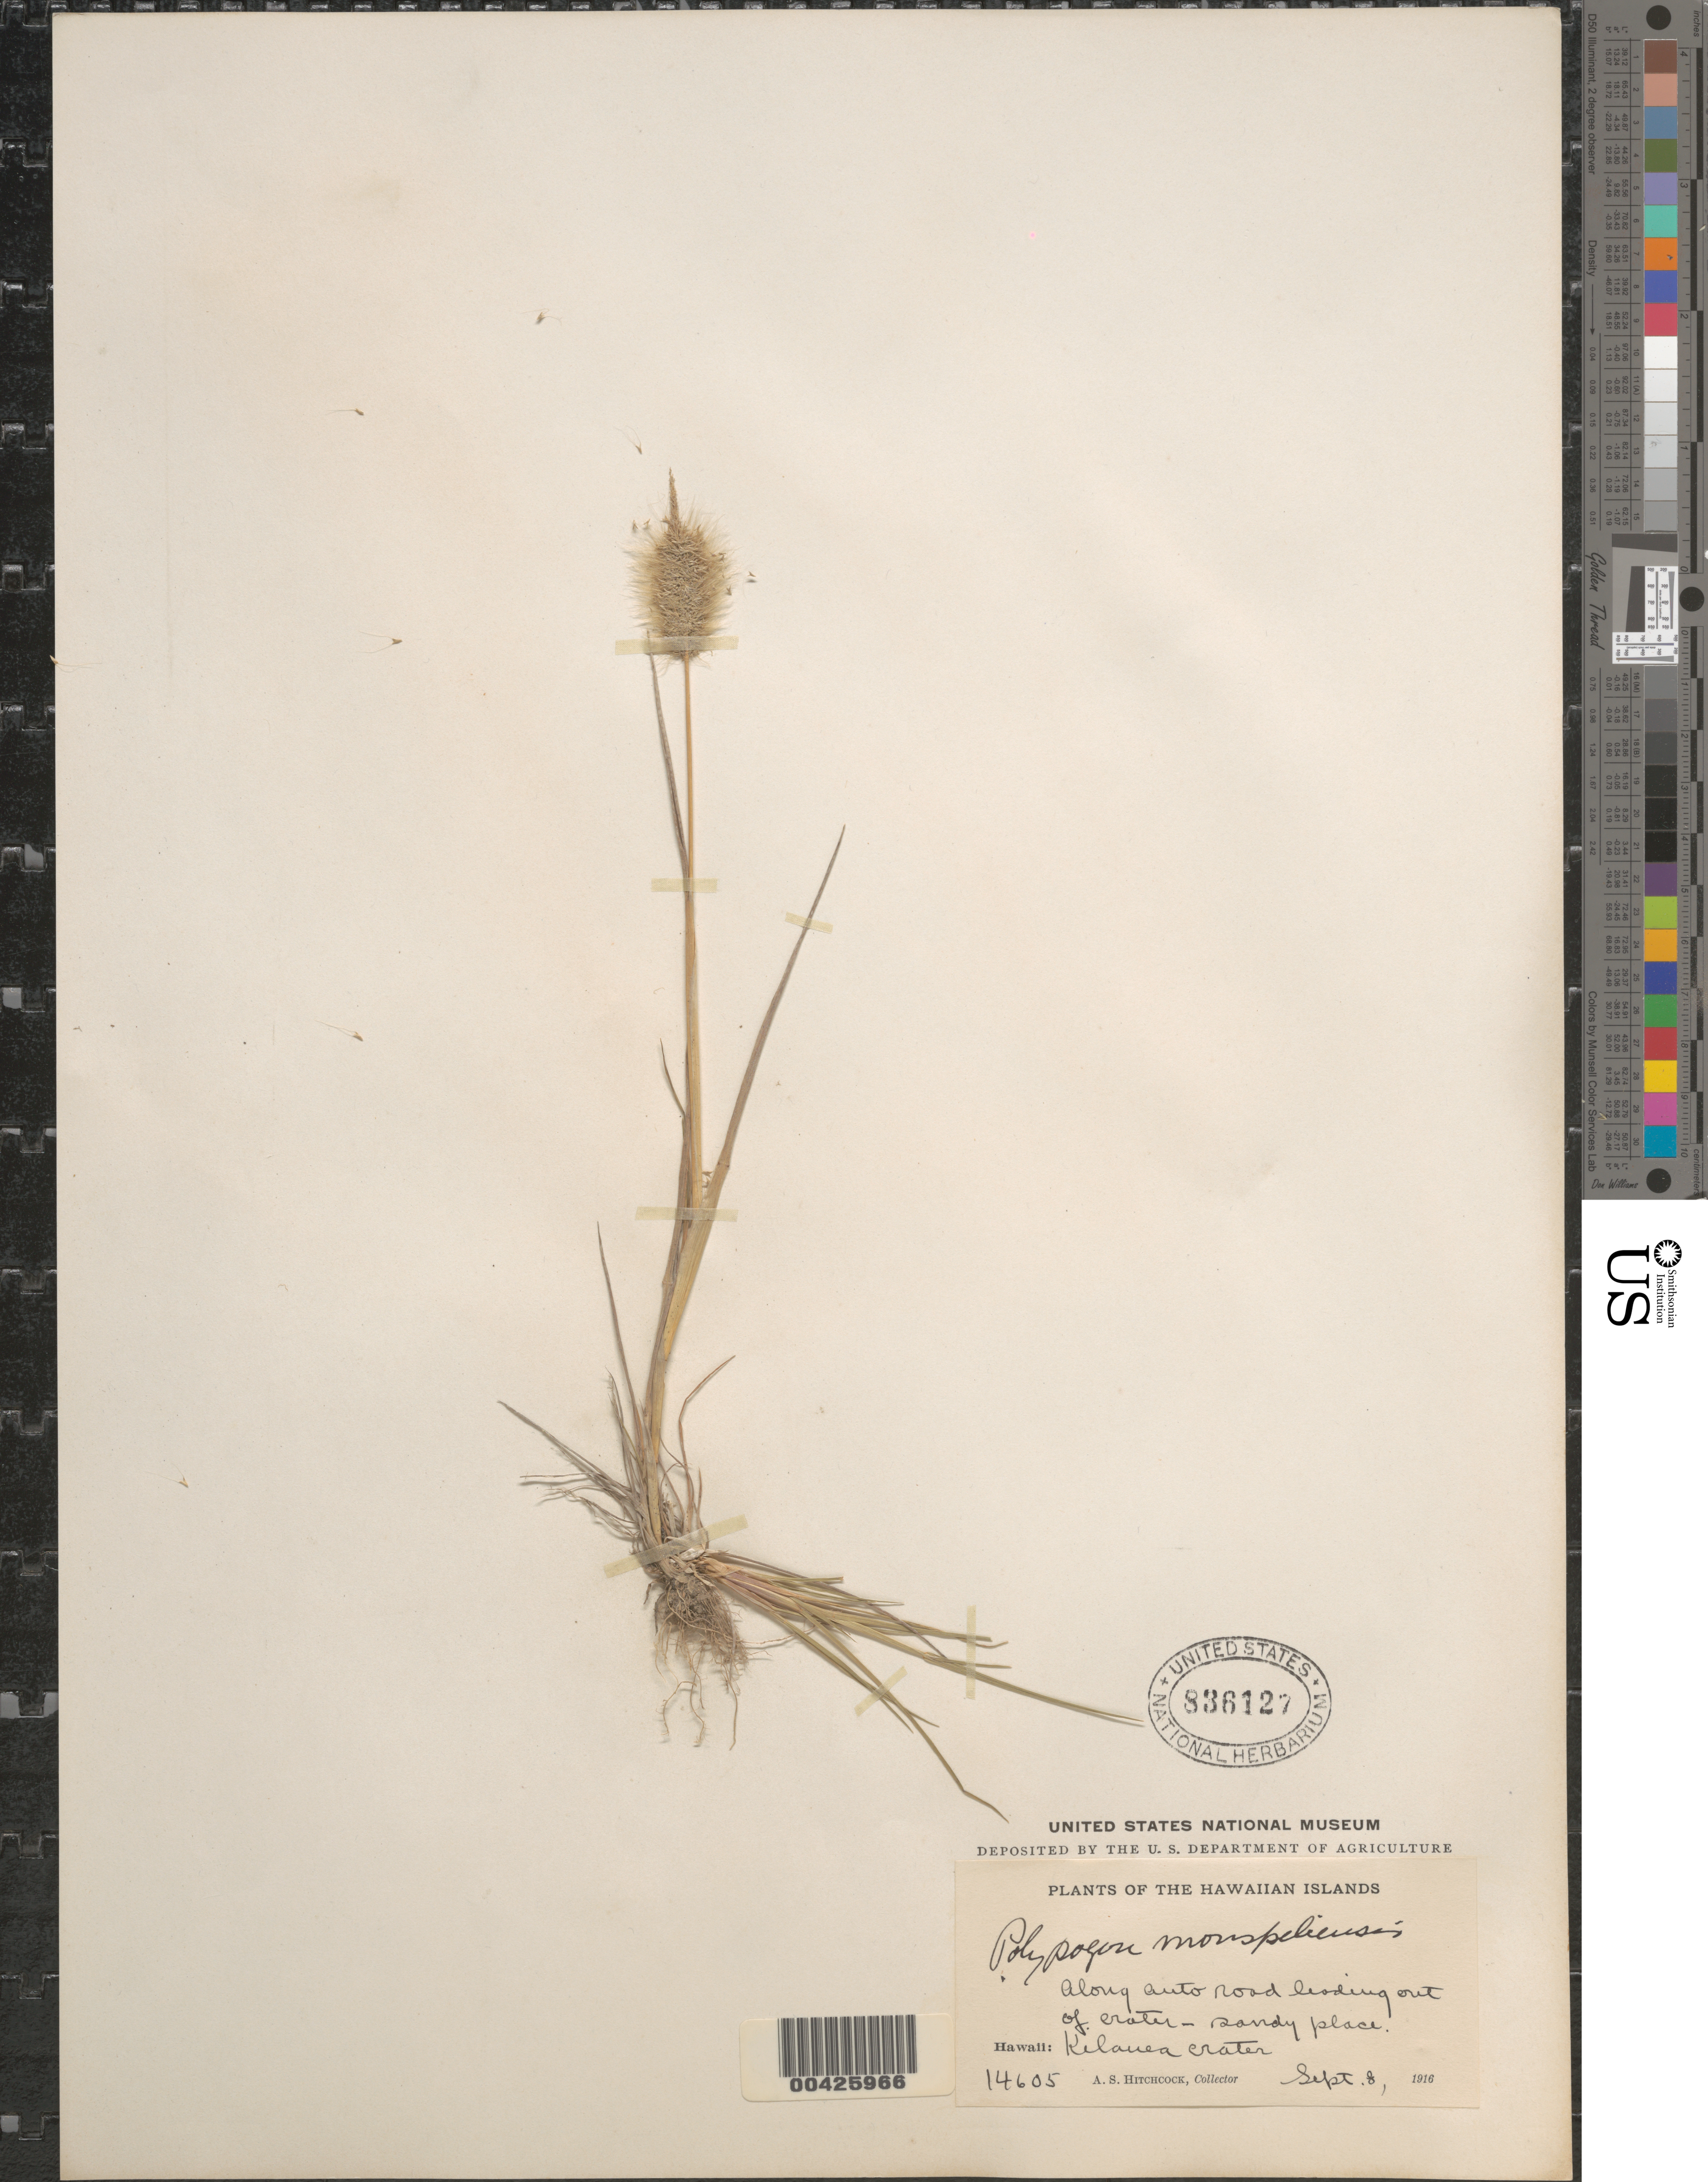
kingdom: Plantae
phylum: Tracheophyta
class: Liliopsida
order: Poales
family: Poaceae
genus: Polypogon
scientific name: Polypogon monspeliensis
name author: (L.) Desf.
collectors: A. S. Hitchcock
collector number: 14605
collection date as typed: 8 Sep 1916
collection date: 1916-09-08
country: United States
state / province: Hawaii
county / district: Hawaii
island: Hawaii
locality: Kilauea Crater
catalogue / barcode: US 836127